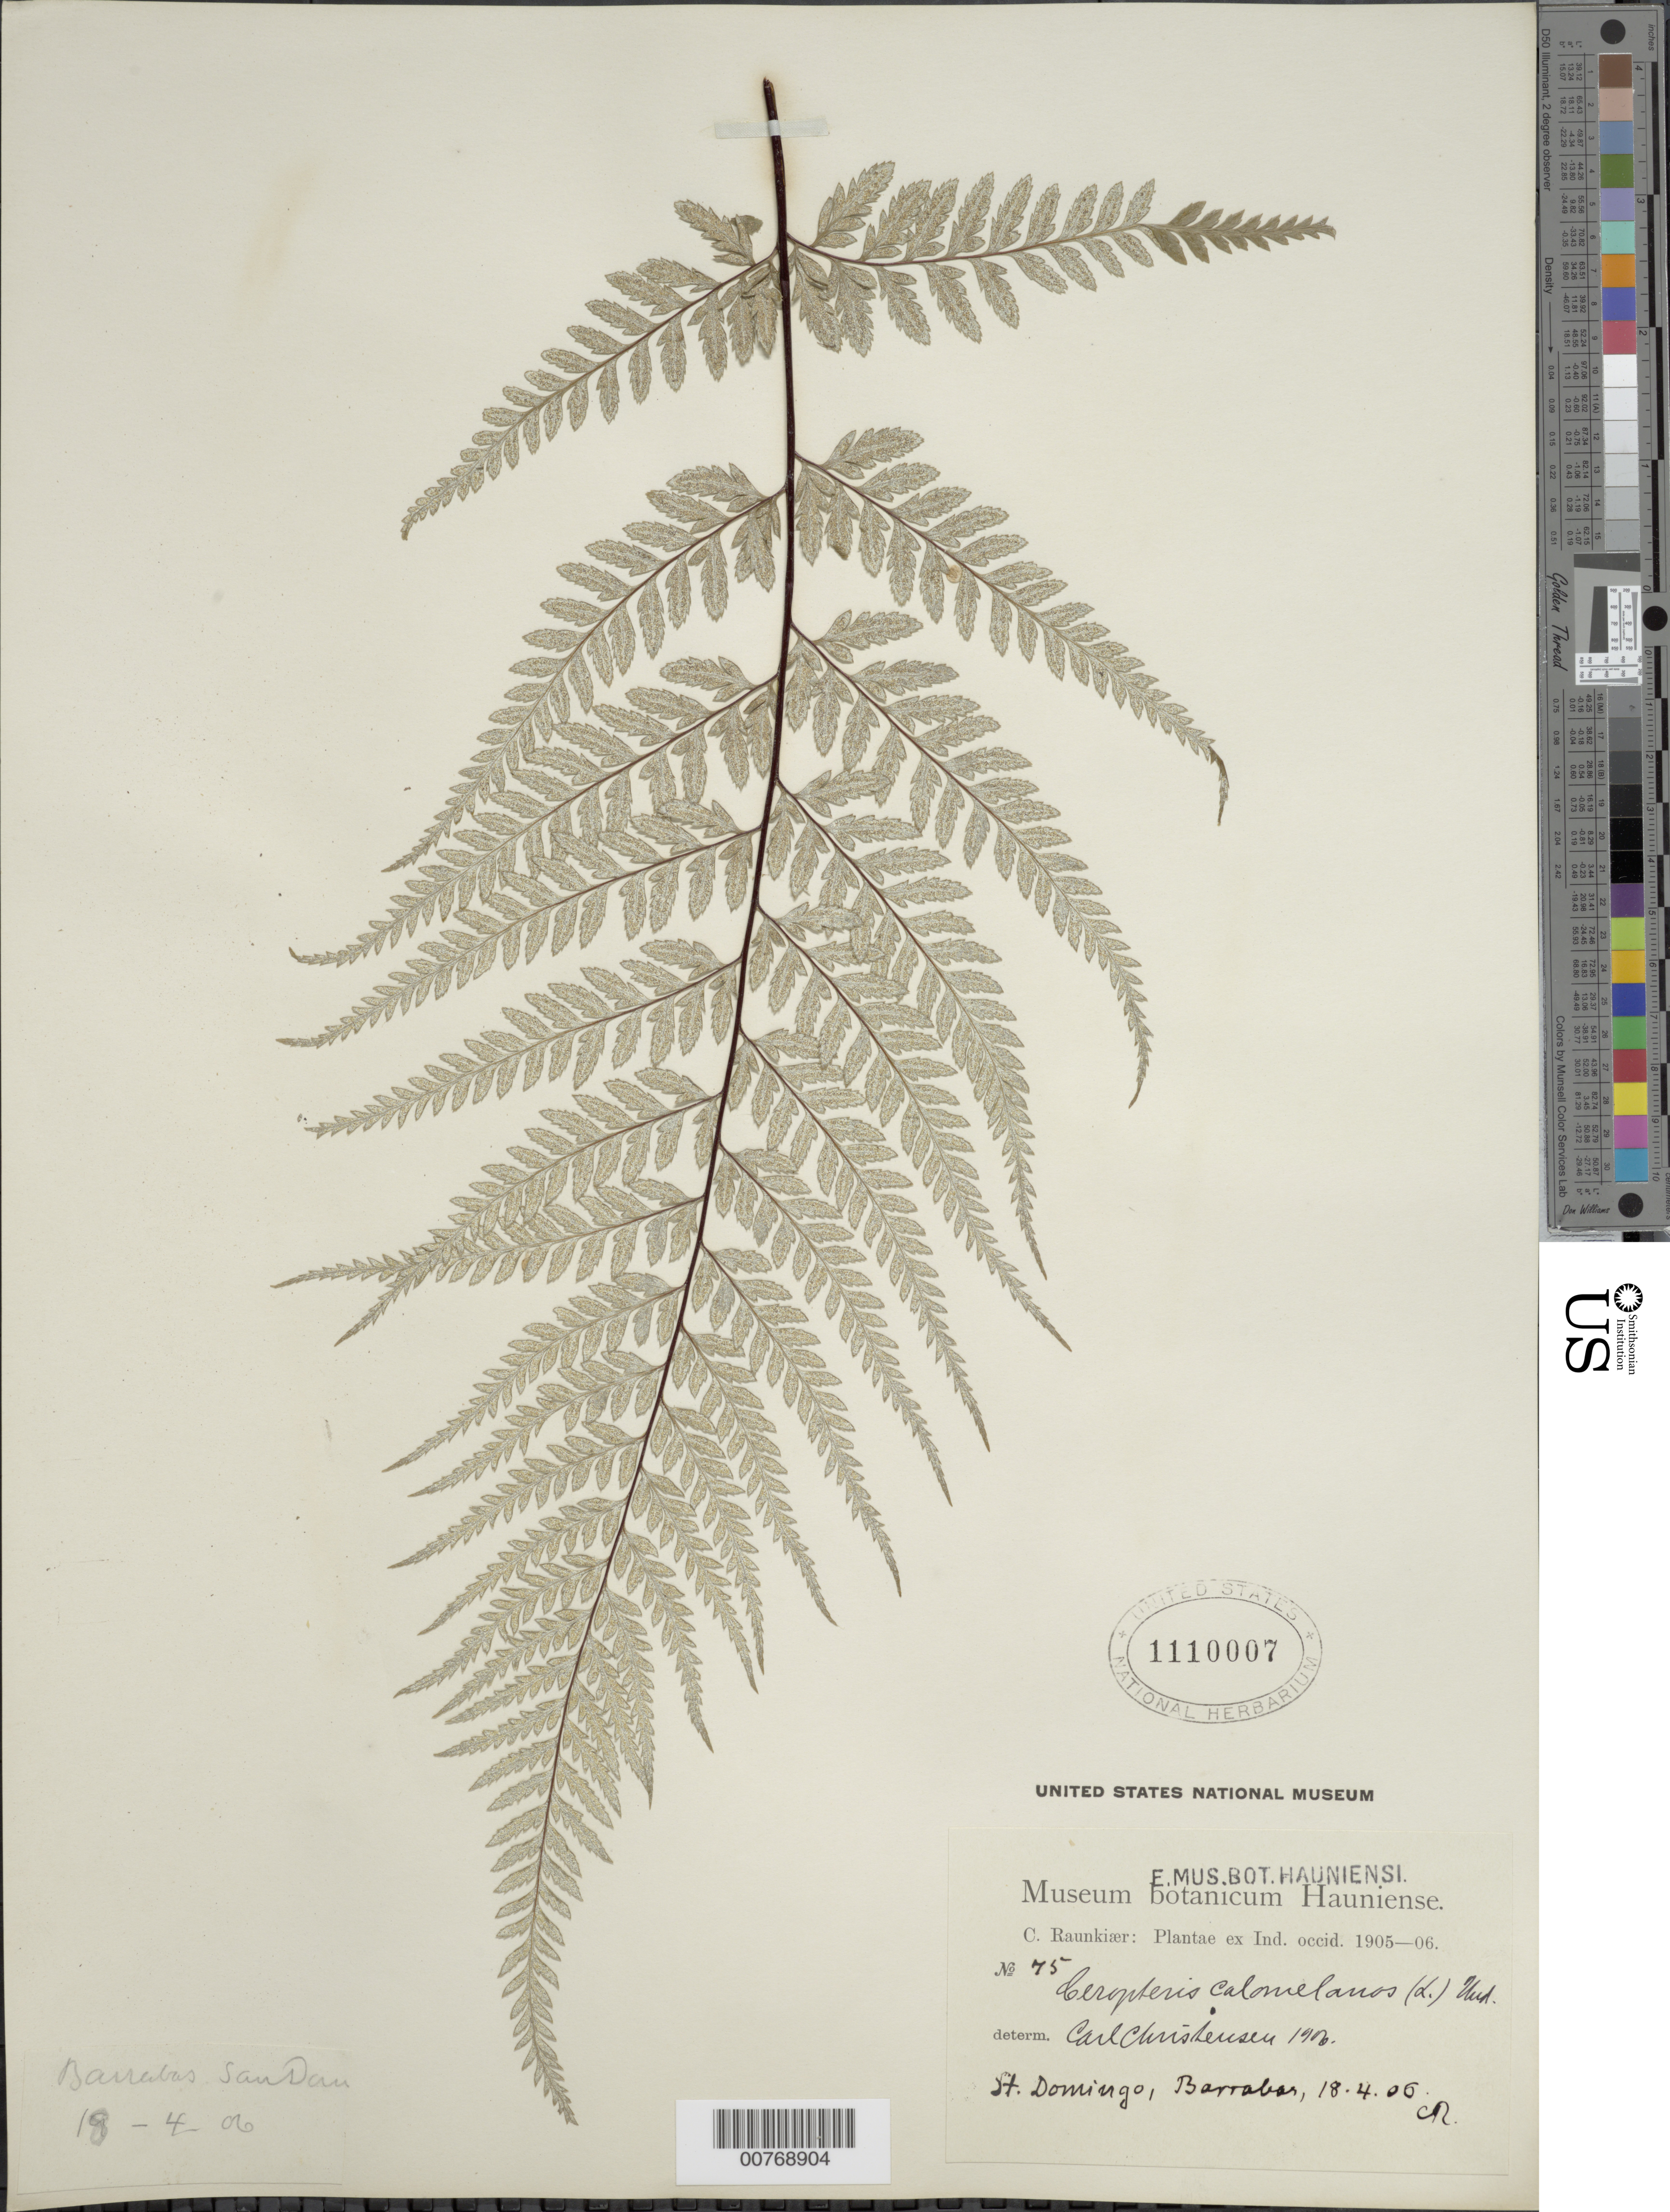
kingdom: Plantae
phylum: Tracheophyta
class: Polypodiopsida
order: Polypodiales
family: Pteridaceae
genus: Pityrogramma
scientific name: Pityrogramma calomelanos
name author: (L.) Link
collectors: C. C. Raunkiaer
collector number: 75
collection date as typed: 18 Apr 1906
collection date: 1906-04-18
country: Dominican Republic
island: Hispaniola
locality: Santo Domingo, Barrabas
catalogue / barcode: US 1110007